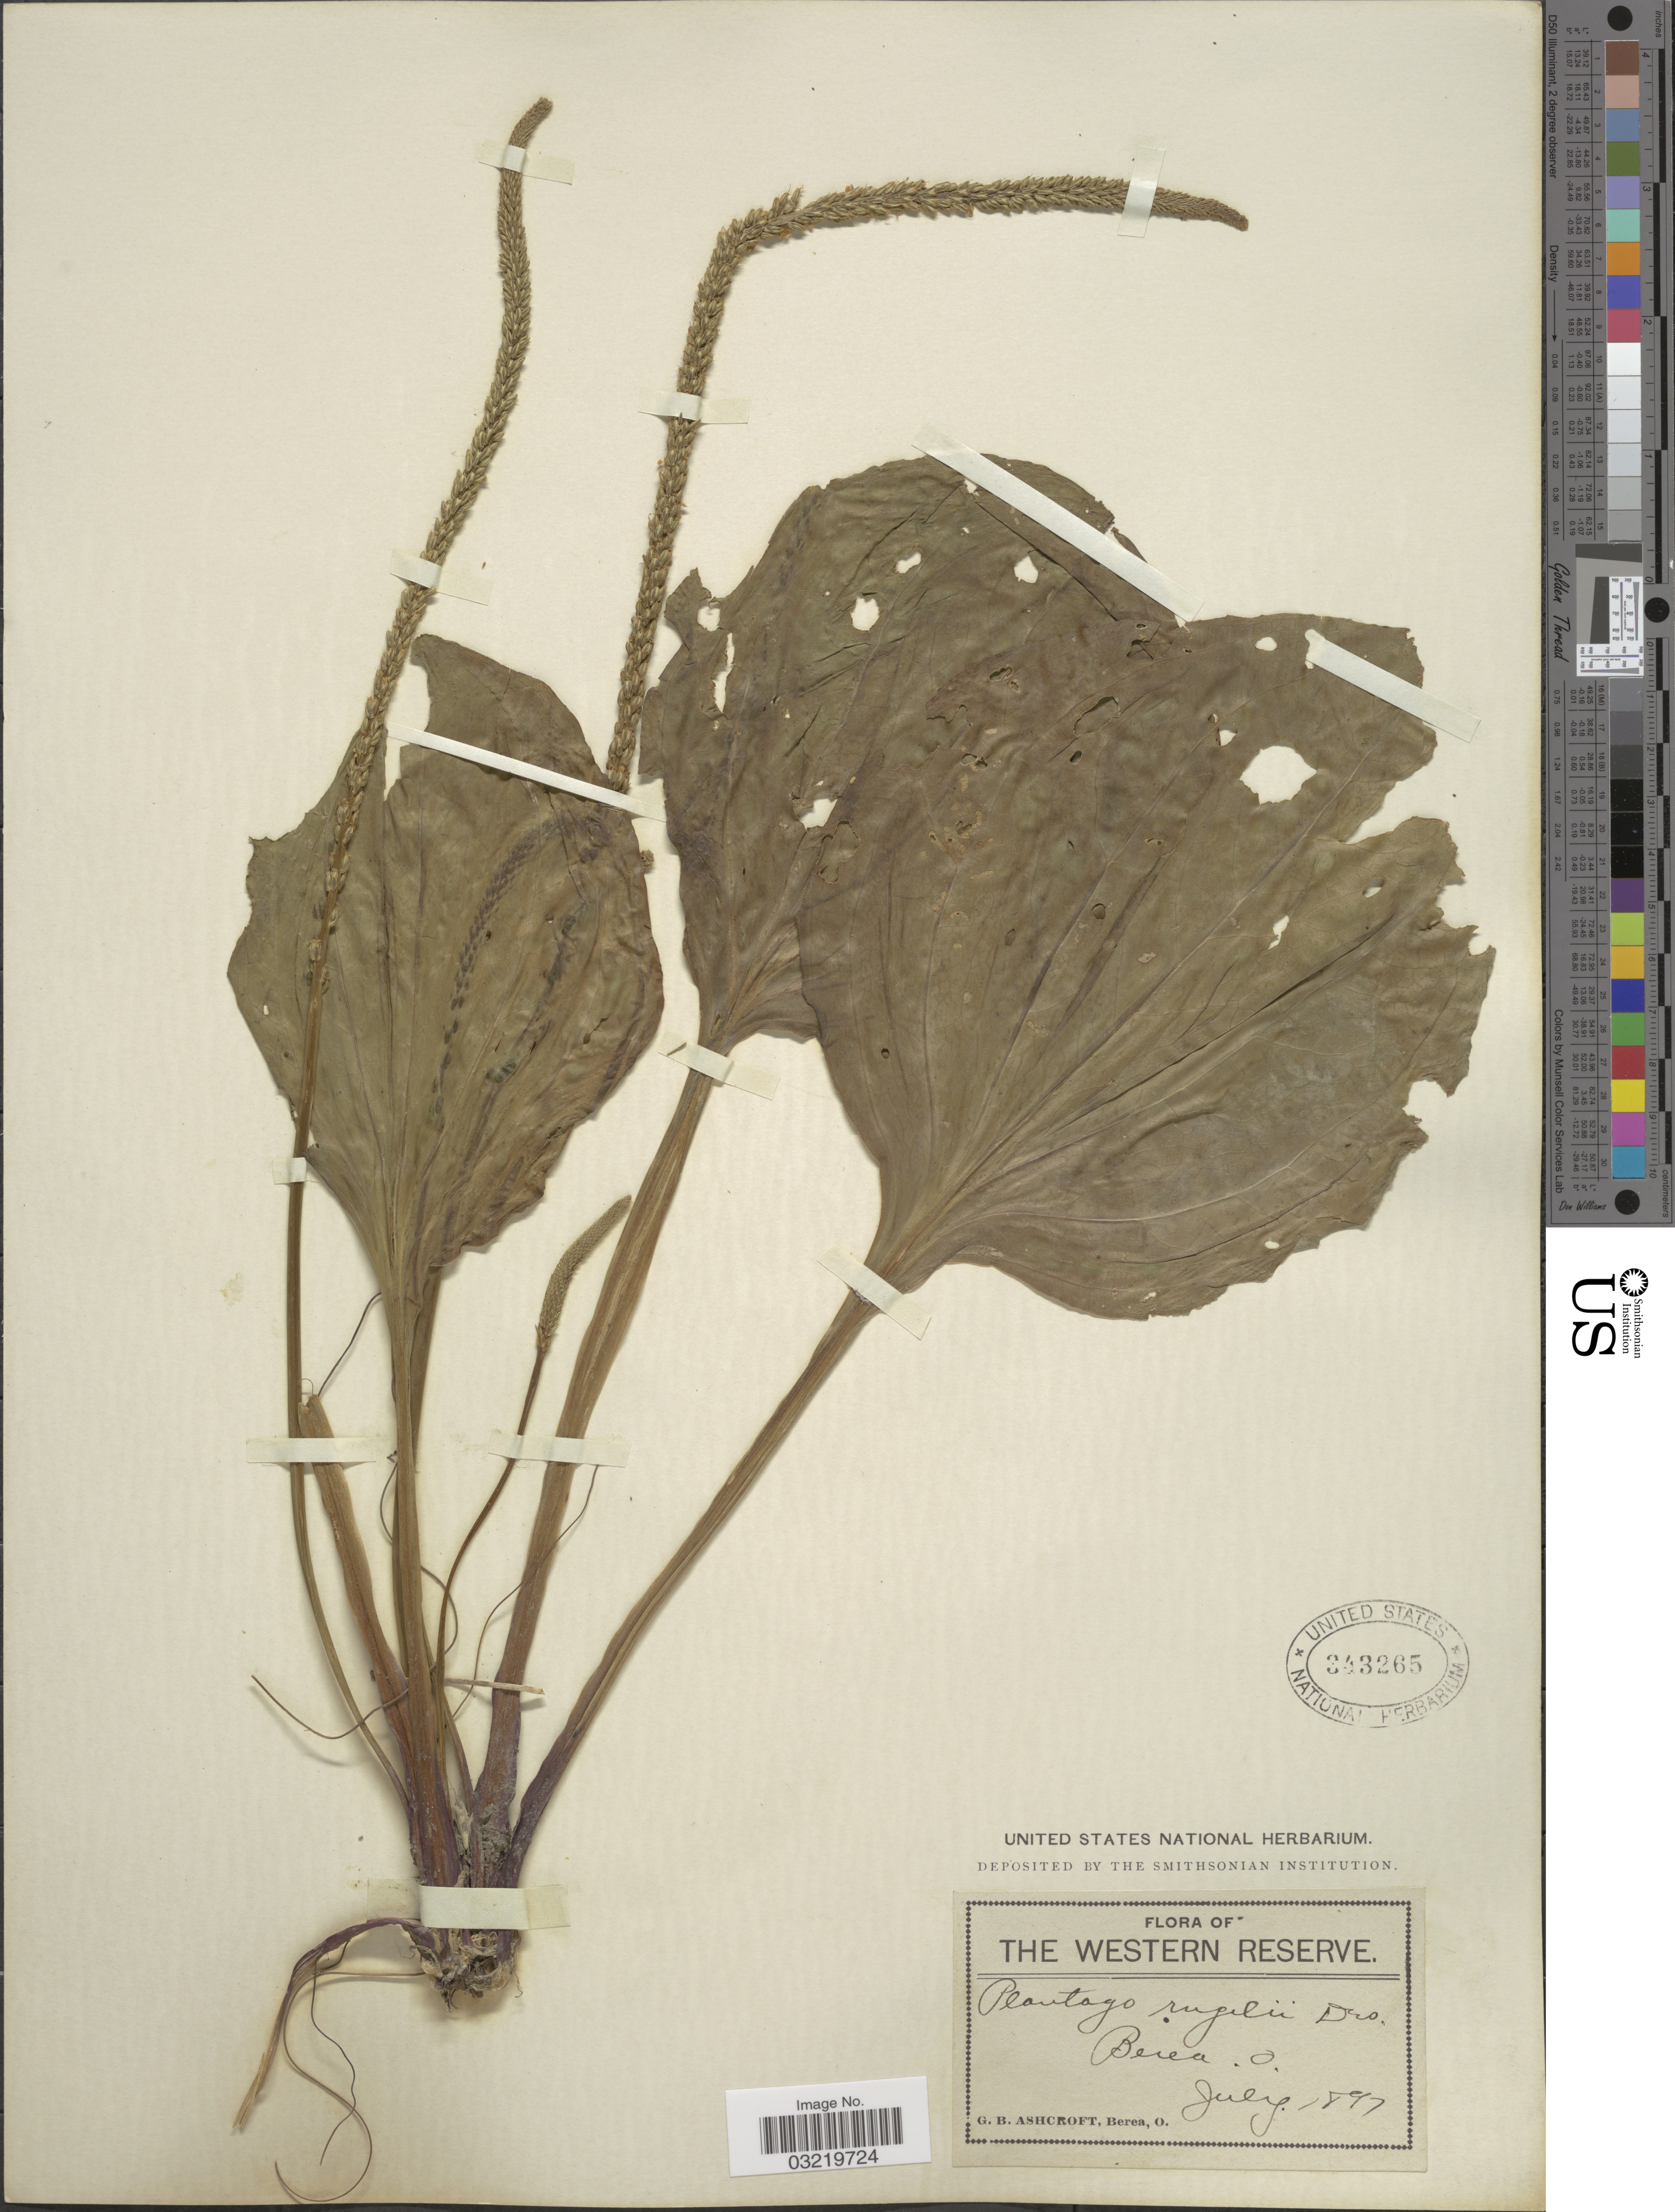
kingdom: Plantae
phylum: Tracheophyta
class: Magnoliopsida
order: Lamiales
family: Plantaginaceae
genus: Plantago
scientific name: Plantago rugelii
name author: Decne.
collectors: G. Ashcroft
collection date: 1897-07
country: United States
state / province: Ohio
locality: The Western Reserve. Berea.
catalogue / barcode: US 343265